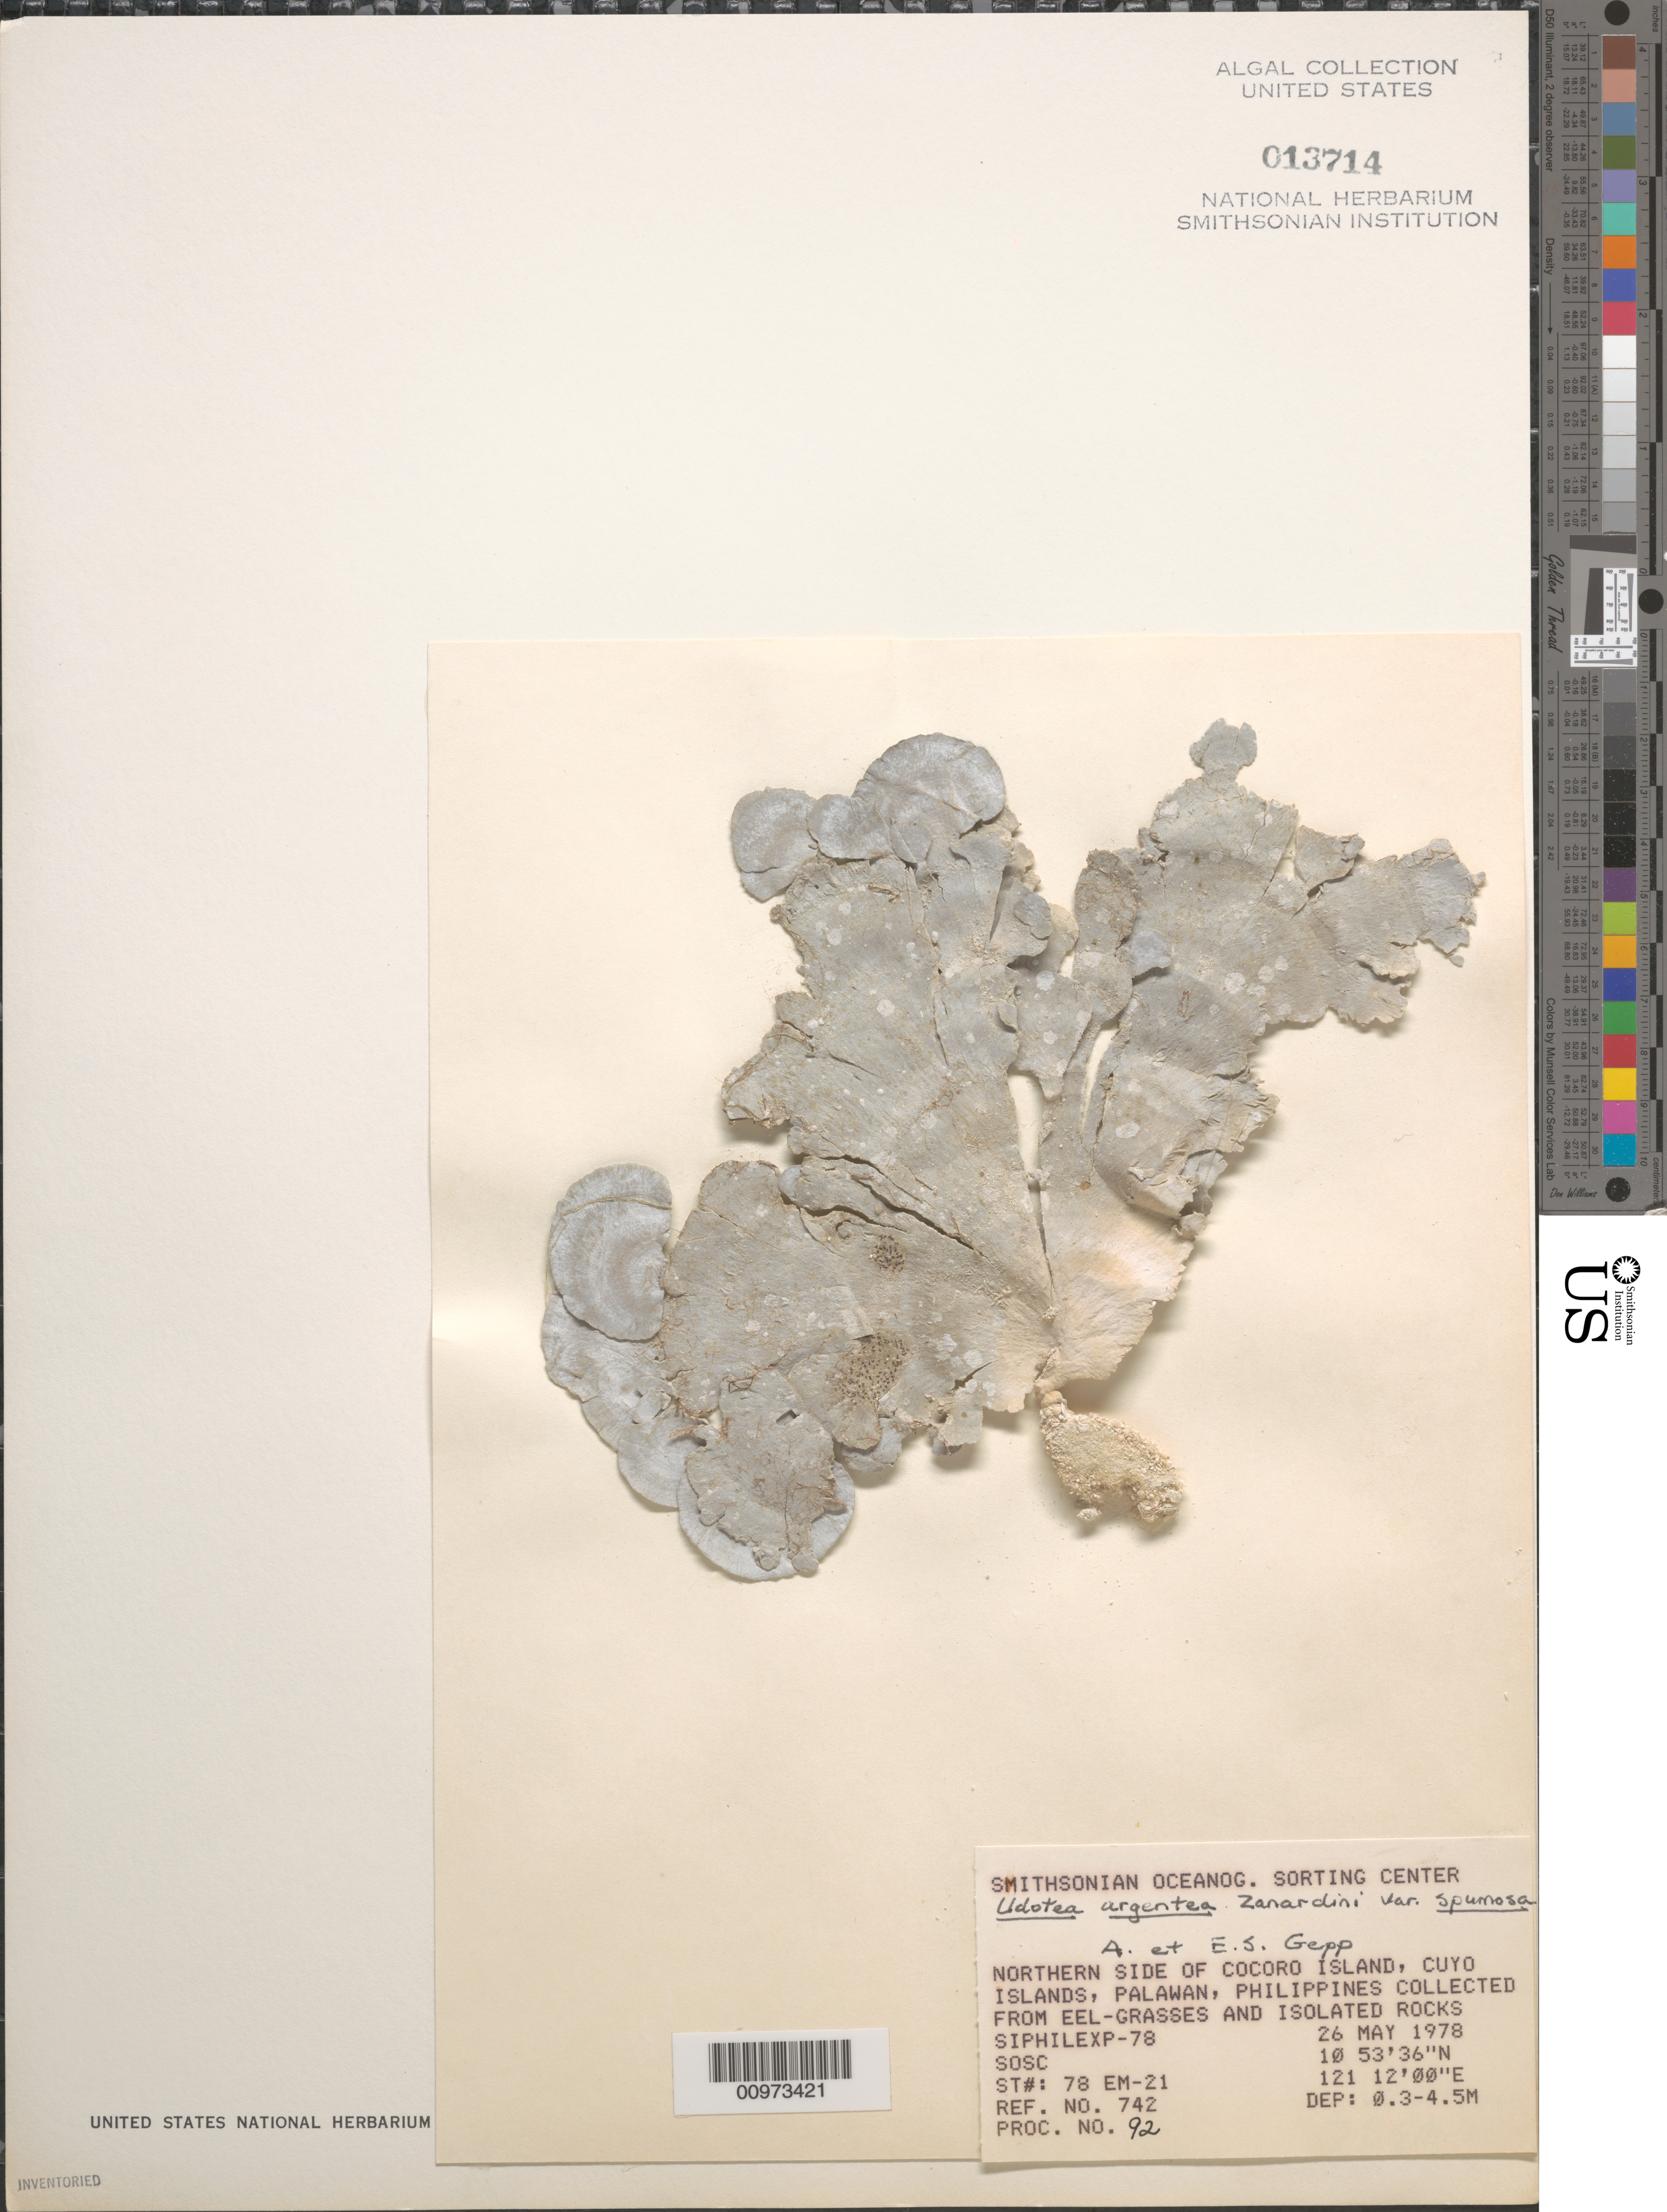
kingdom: Plantae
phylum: Chlorophyta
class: Ulvophyceae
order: Bryopsidales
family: Udoteaceae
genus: Udotea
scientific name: Udotea argentea var. spumosa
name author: A. Gepp & E. Gepp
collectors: SOSC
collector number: Station 78 EM-21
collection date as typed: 26 May 1978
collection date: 1978-05-26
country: Philippines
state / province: Mimaropa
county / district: Palawan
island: Cocoro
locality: Northern side of island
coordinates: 10 53' 36" N, 121 12' 00" E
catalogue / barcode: US 13714